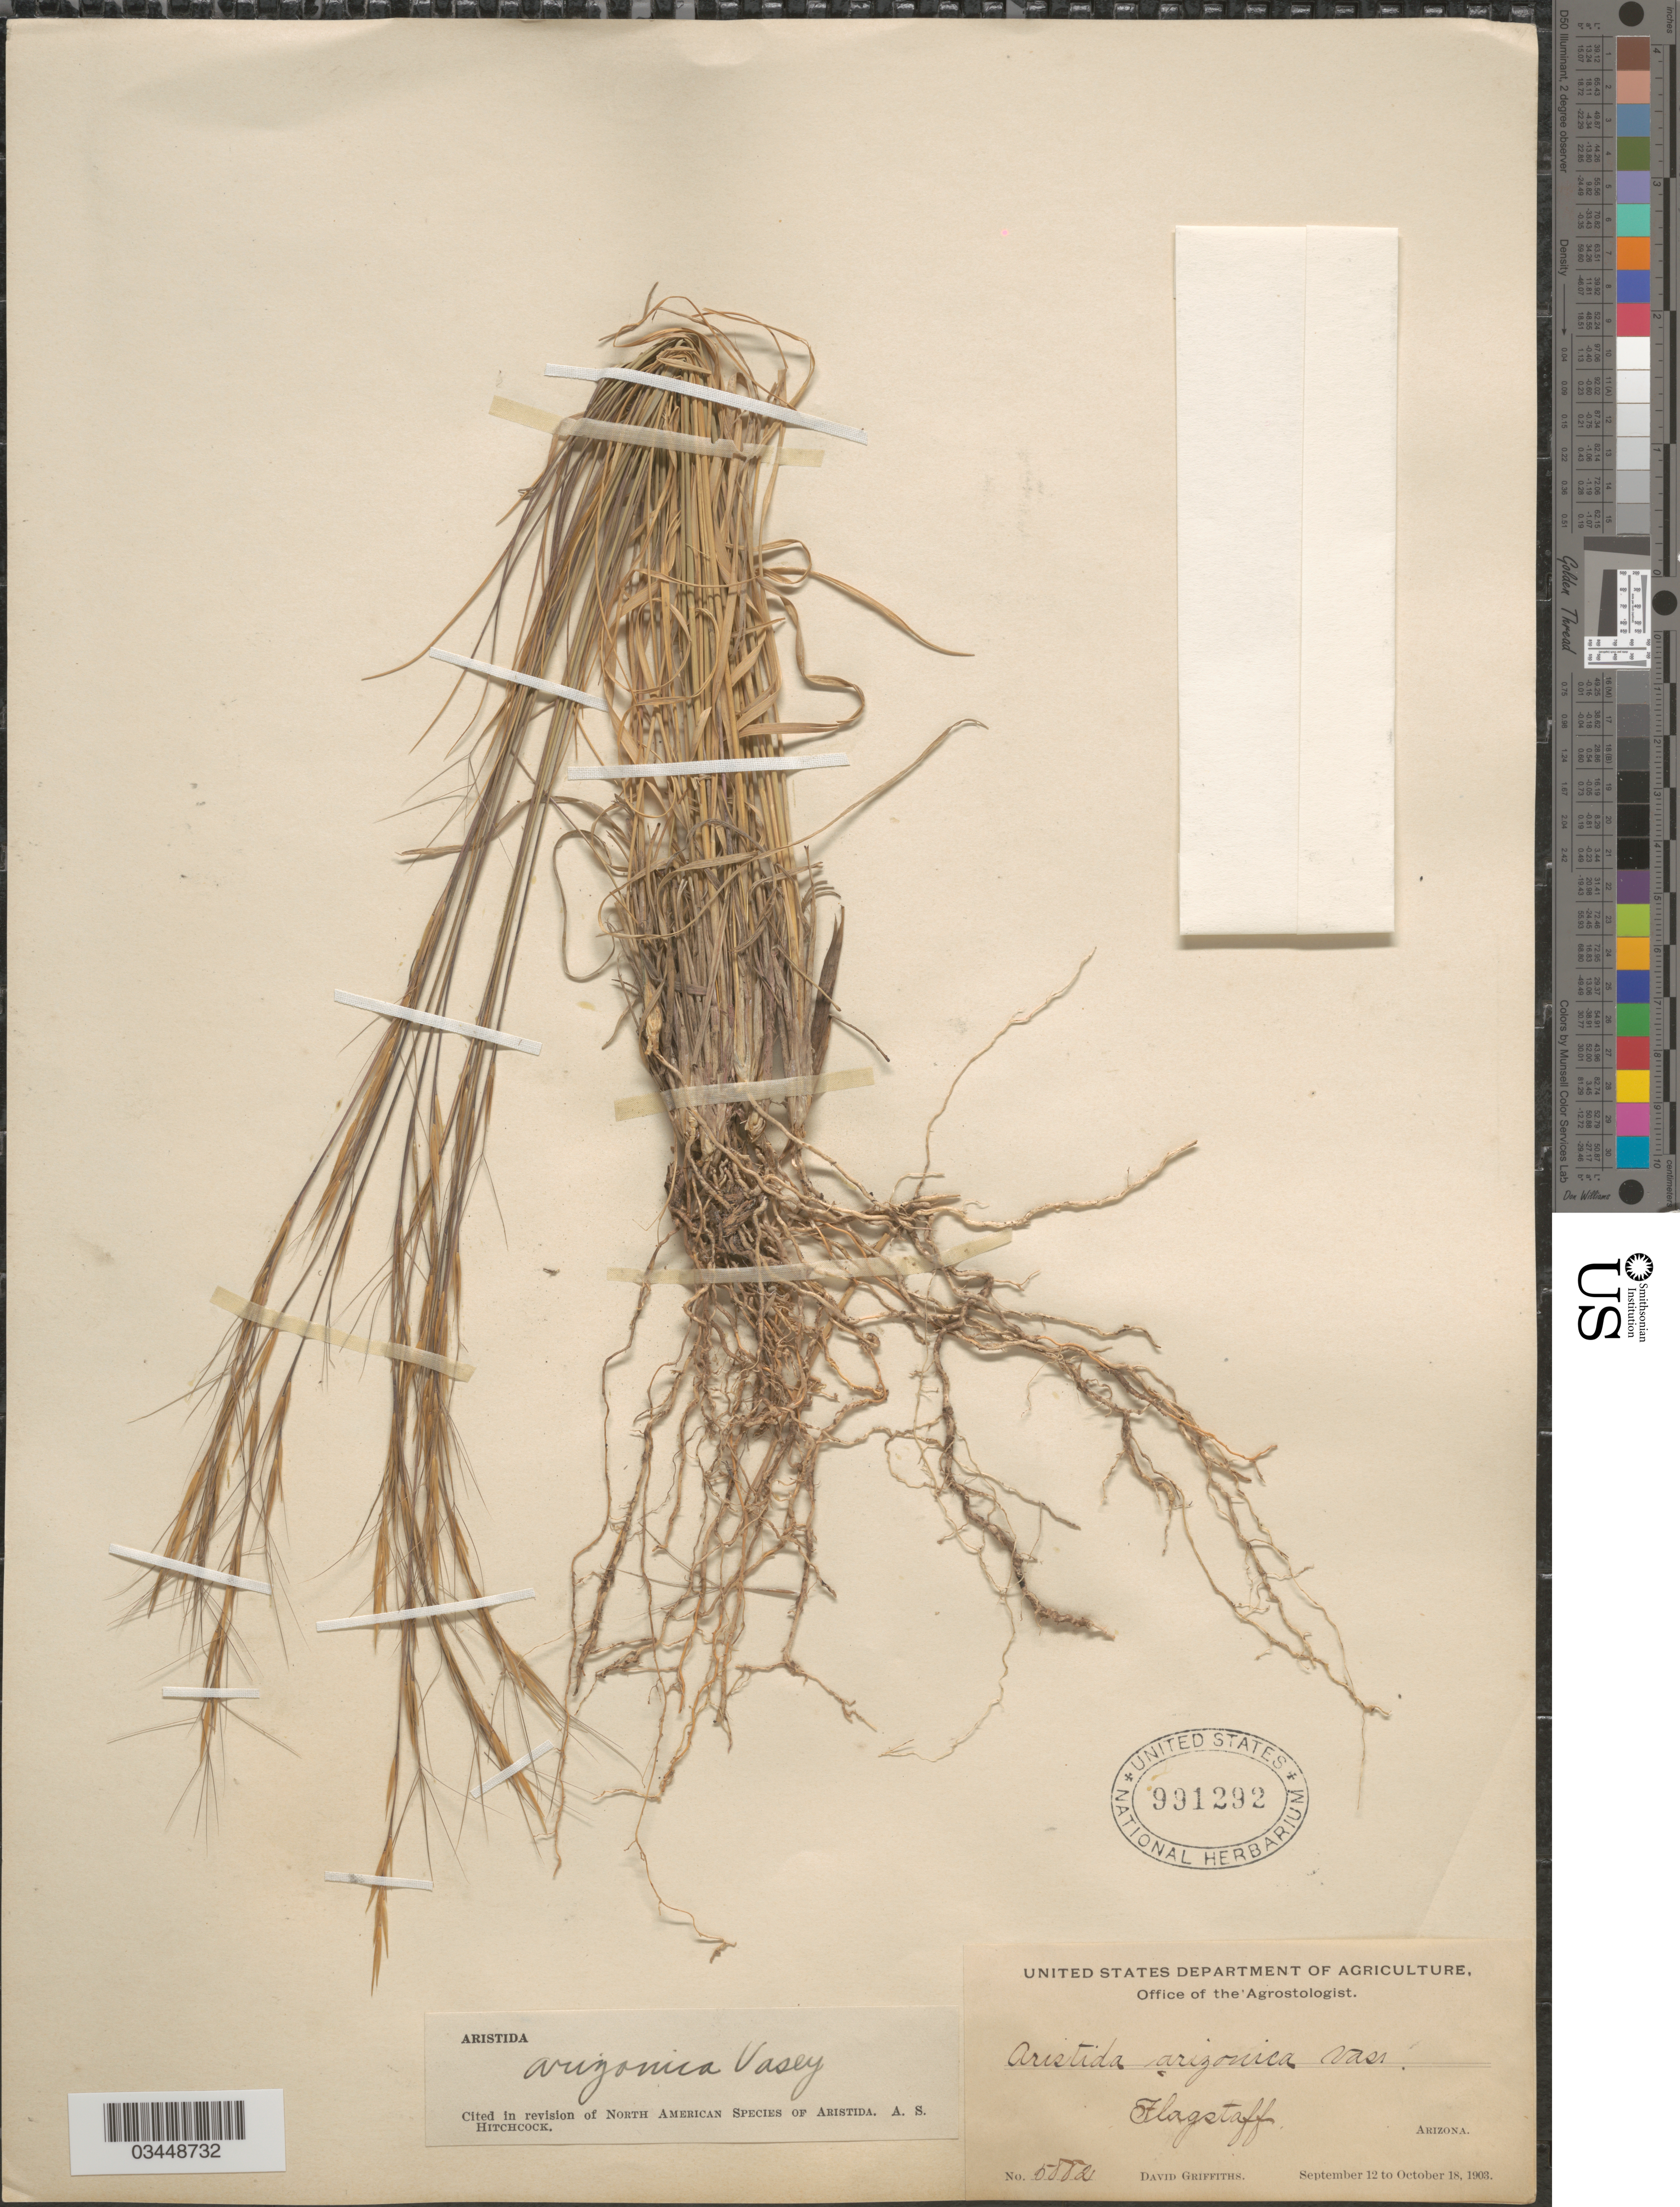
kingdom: Plantae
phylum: Tracheophyta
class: Liliopsida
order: Poales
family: Poaceae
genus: Aristida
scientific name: Aristida arizonica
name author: Vasey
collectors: D. Griffiths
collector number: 5882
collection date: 1903-09-12/1903-10-18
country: United States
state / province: Arizona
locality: Flagstaff.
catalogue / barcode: US 991292